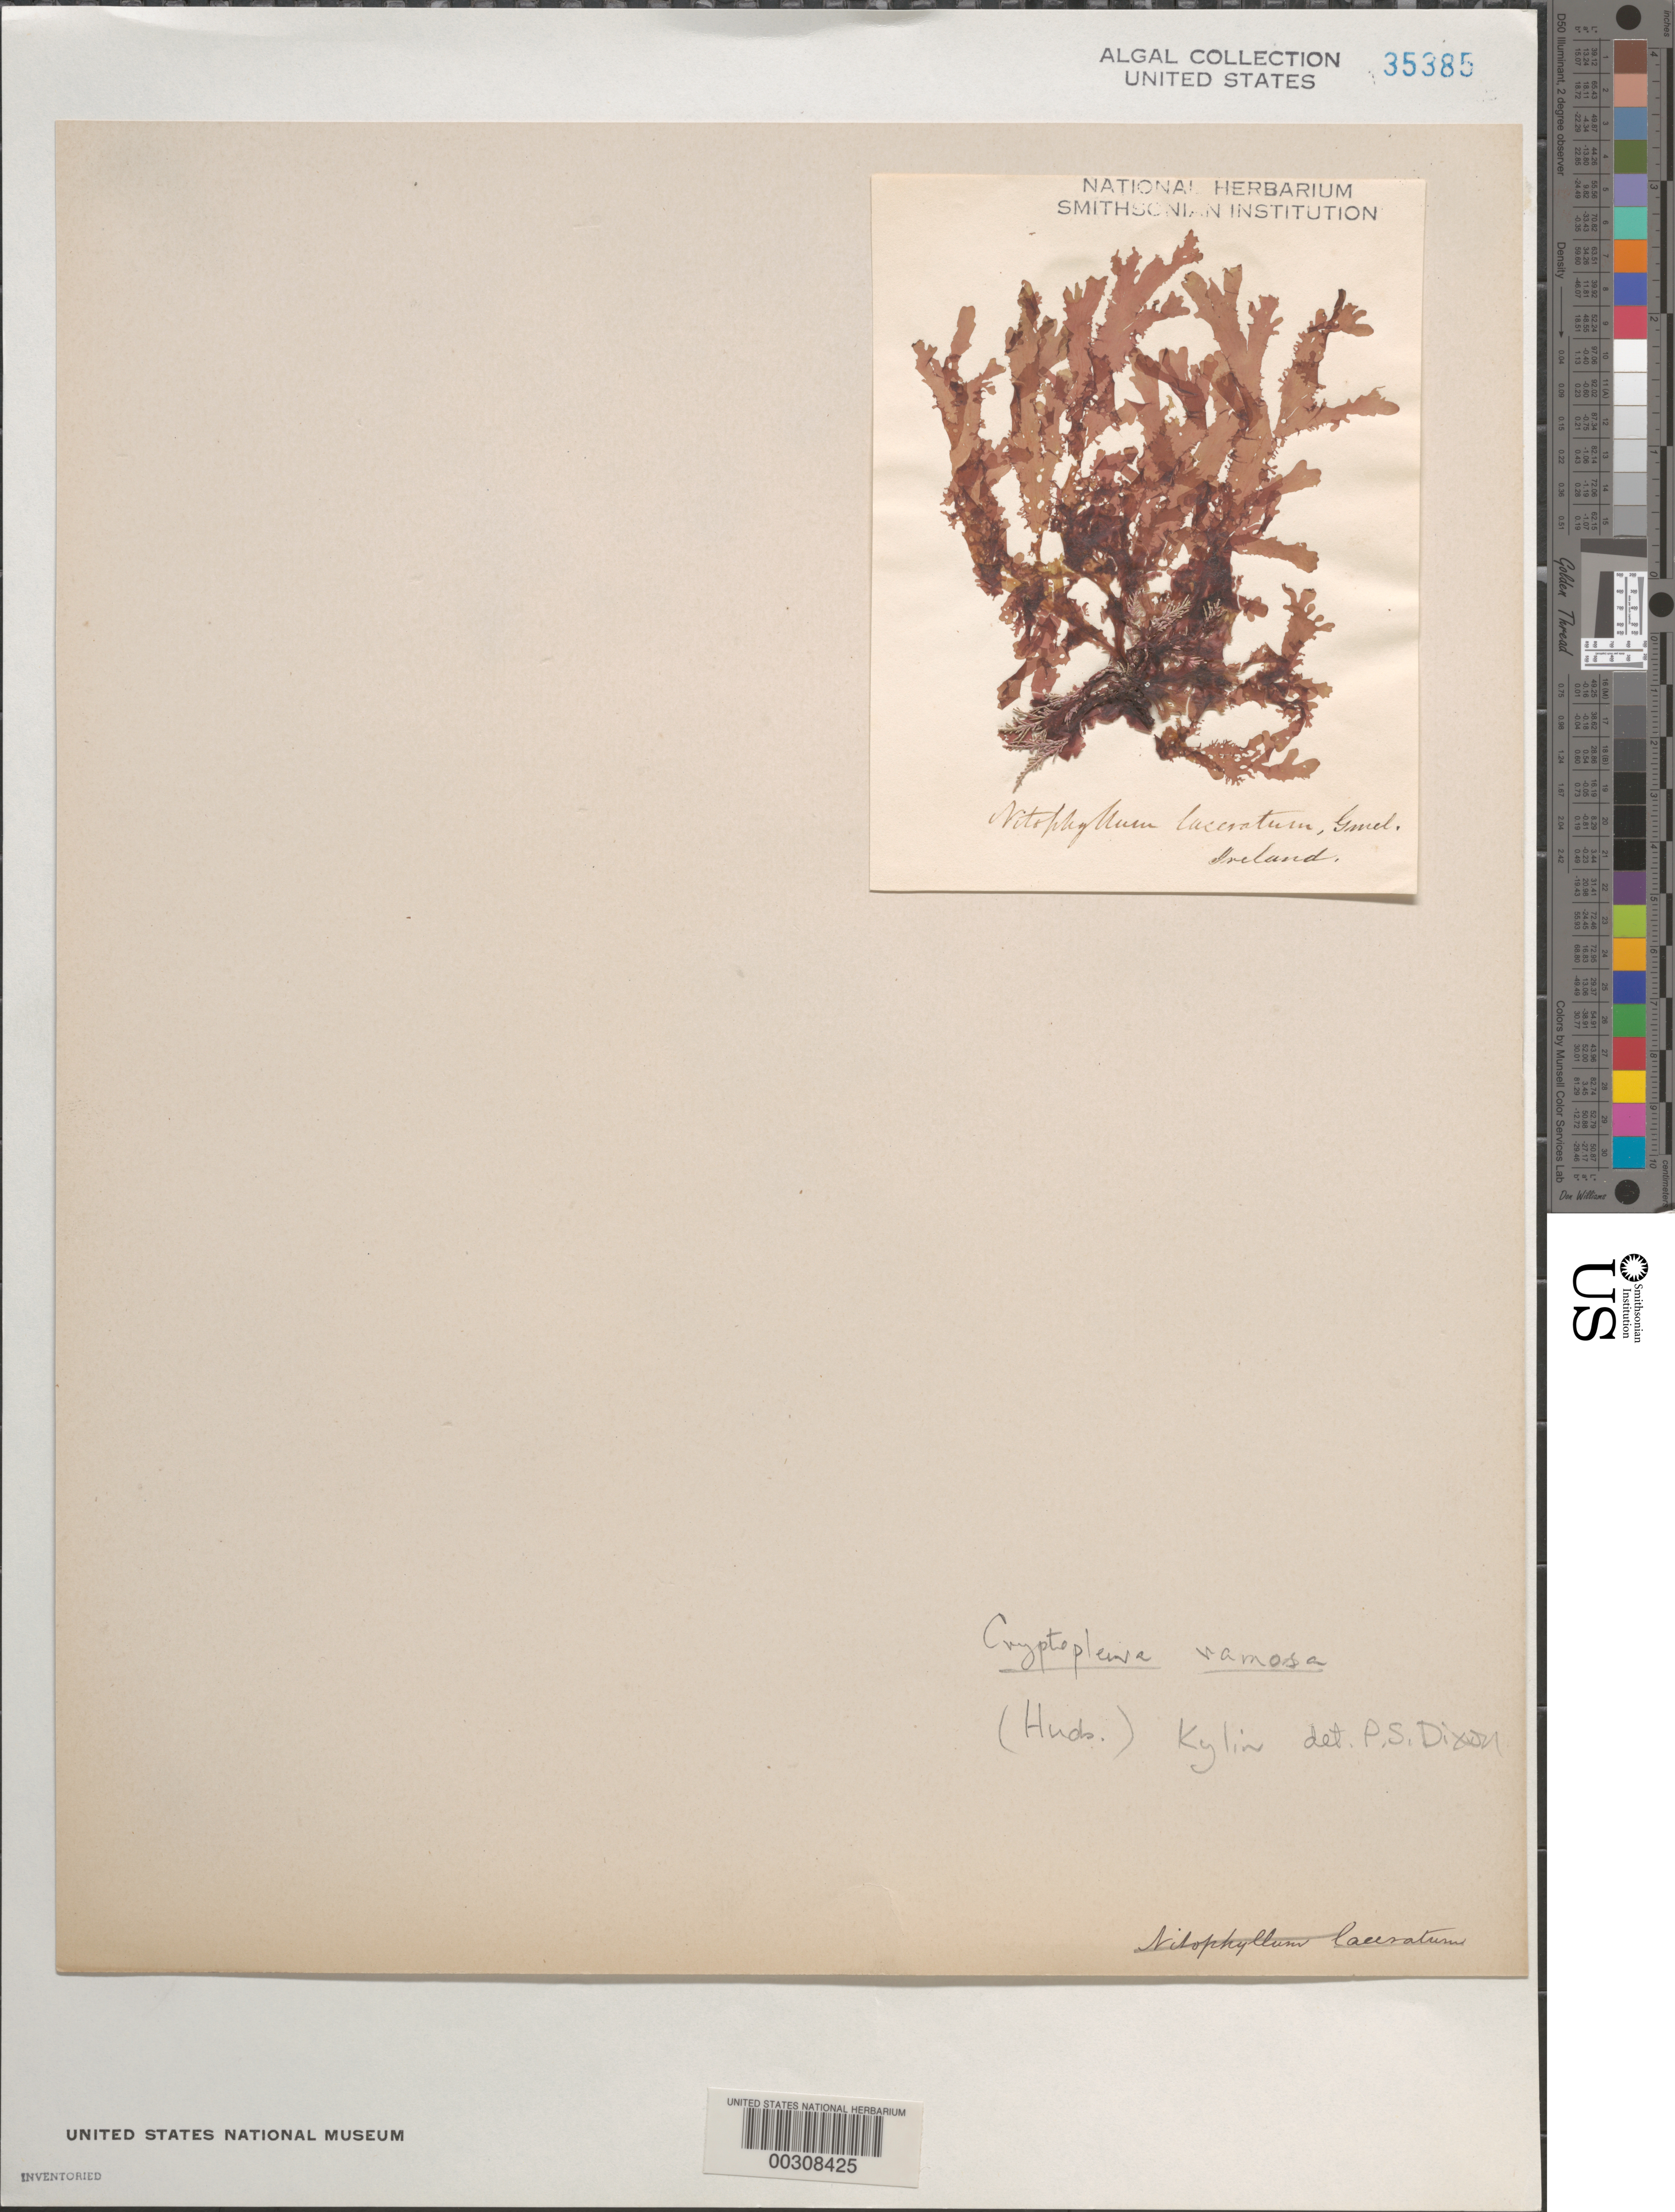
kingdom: Plantae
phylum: Rhodophyta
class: Florideophyceae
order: Ceramiales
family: Delesseriaceae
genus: Cryptopleura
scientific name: Cryptopleura ramosa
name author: (Huds.) L.M. Newton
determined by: Dixon, P. S.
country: Ireland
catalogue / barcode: US 35385